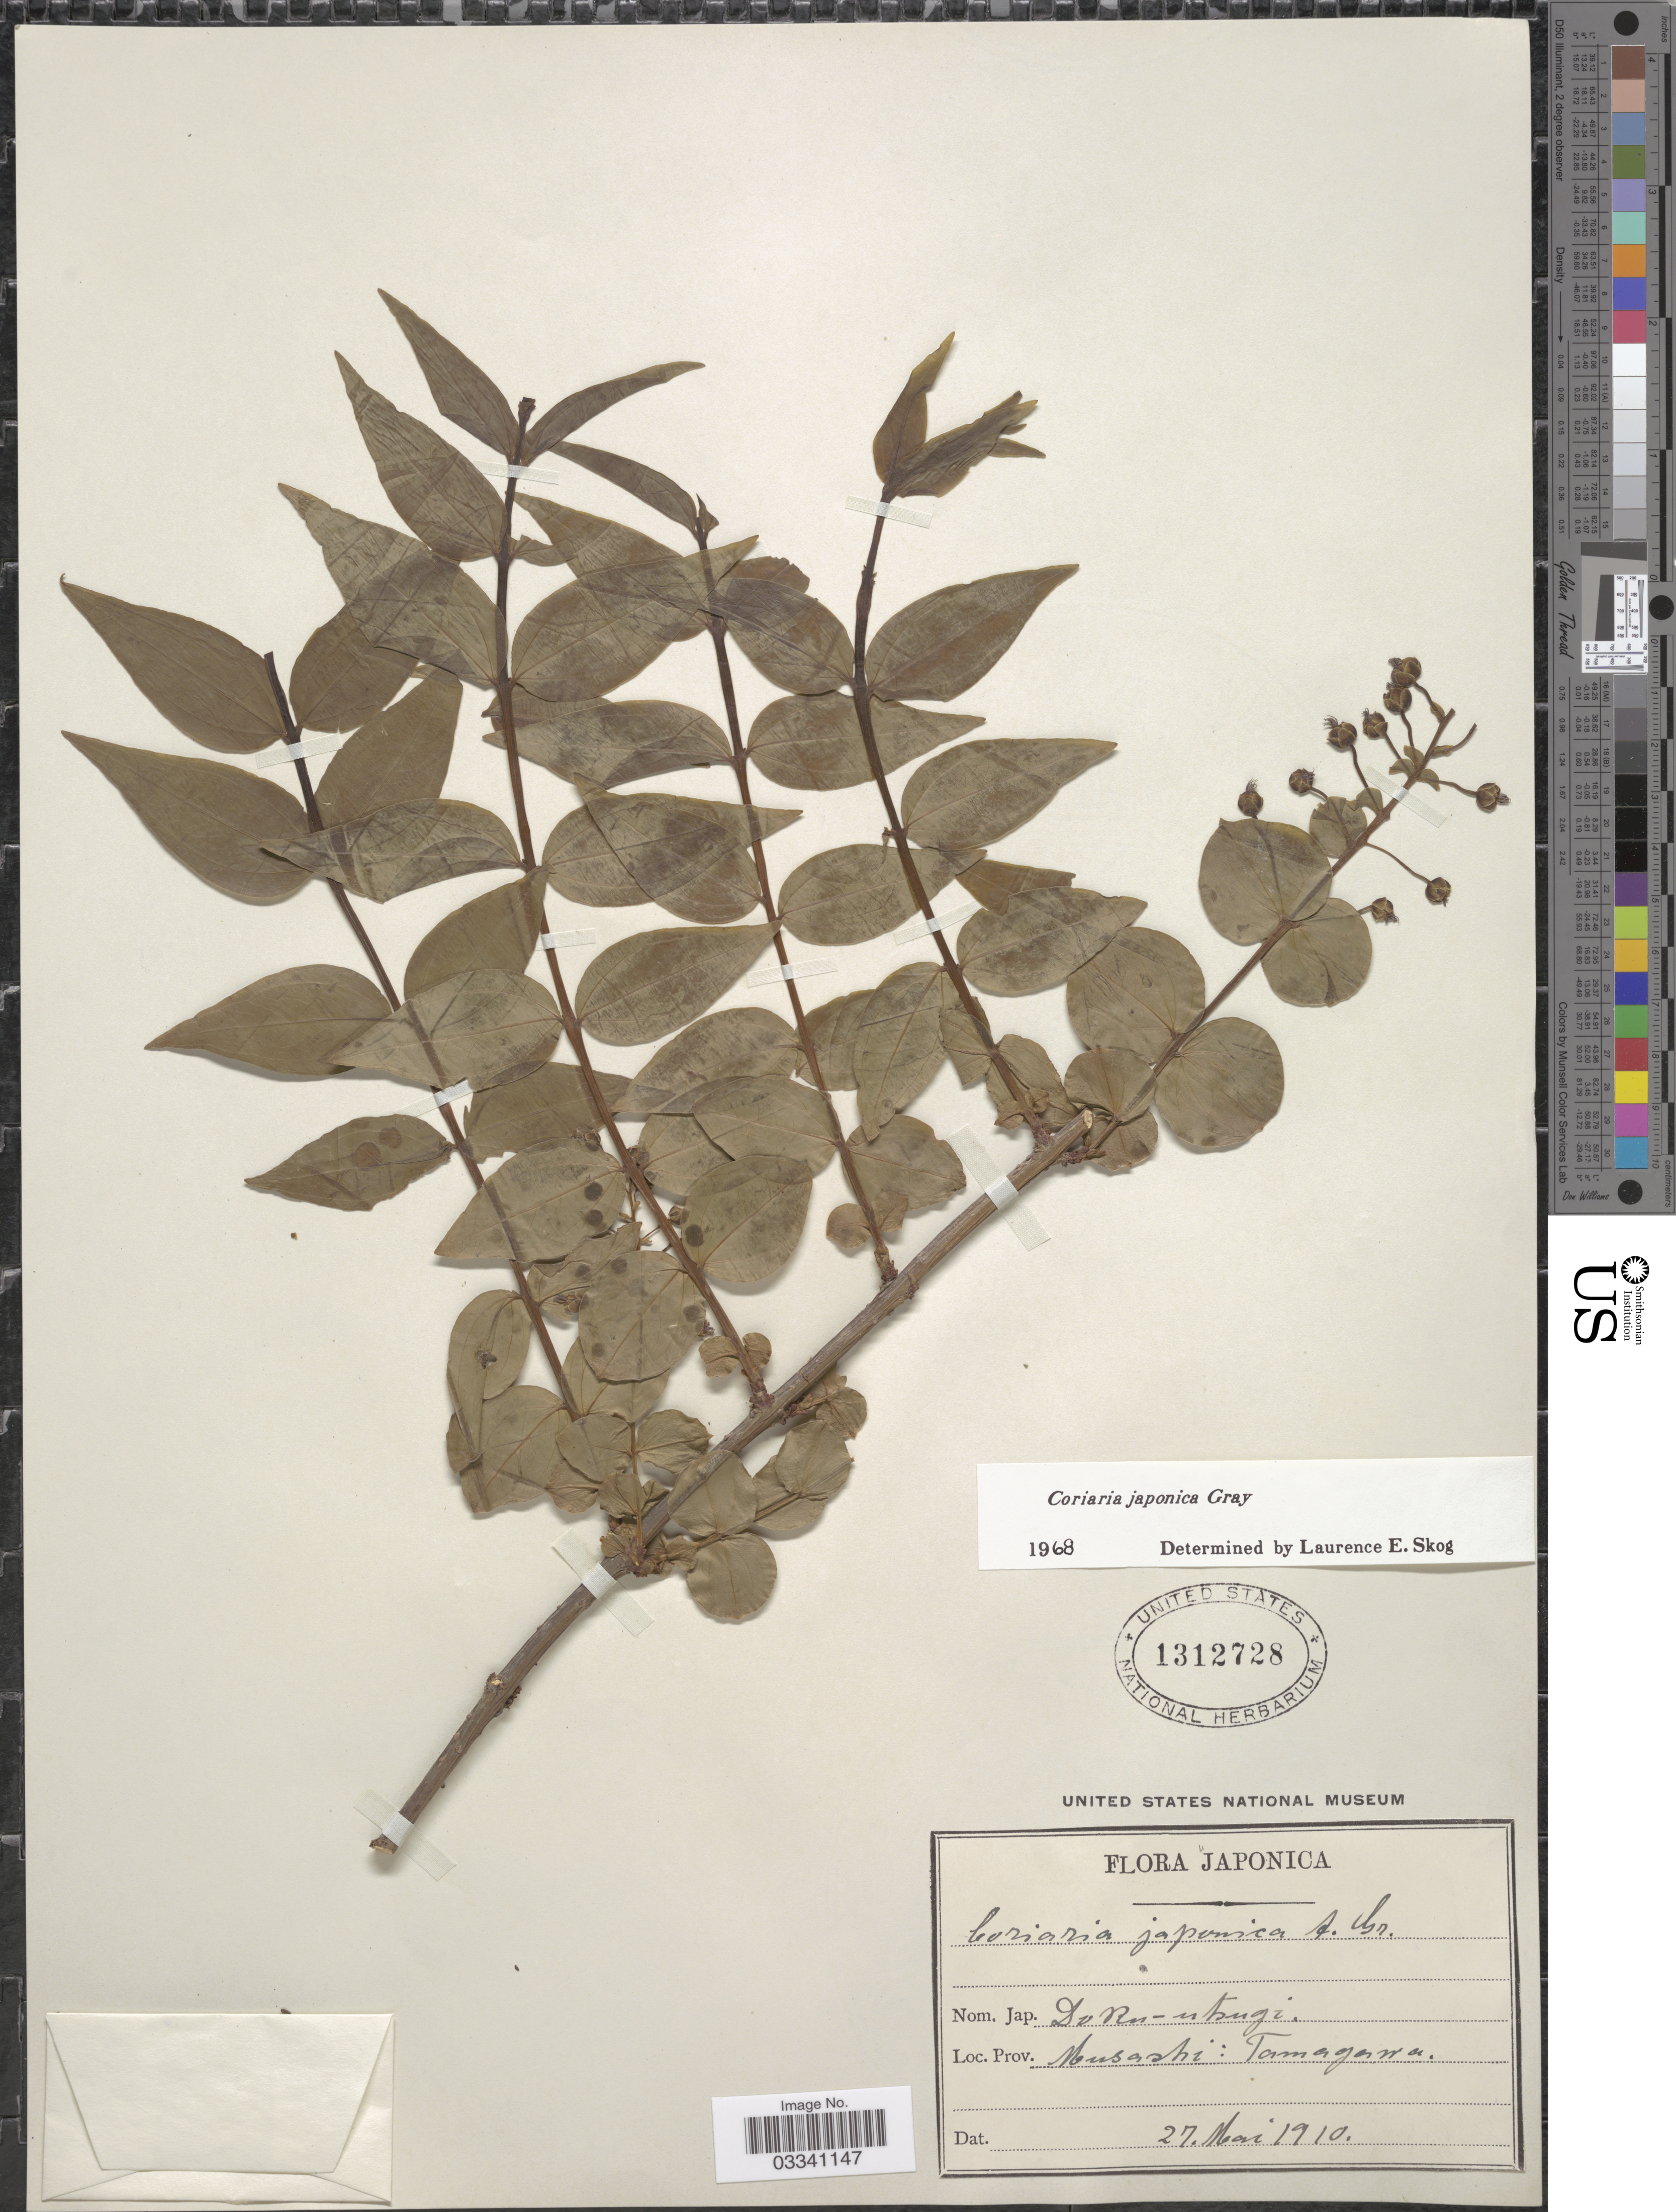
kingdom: Plantae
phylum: Tracheophyta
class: Magnoliopsida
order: Cucurbitales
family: Coriariaceae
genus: Coriaria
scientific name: Coriaria japonica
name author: A. Gray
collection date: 1910-05-27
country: Japan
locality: Prov. Musashi: Tamagawa.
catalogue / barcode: US 1312728